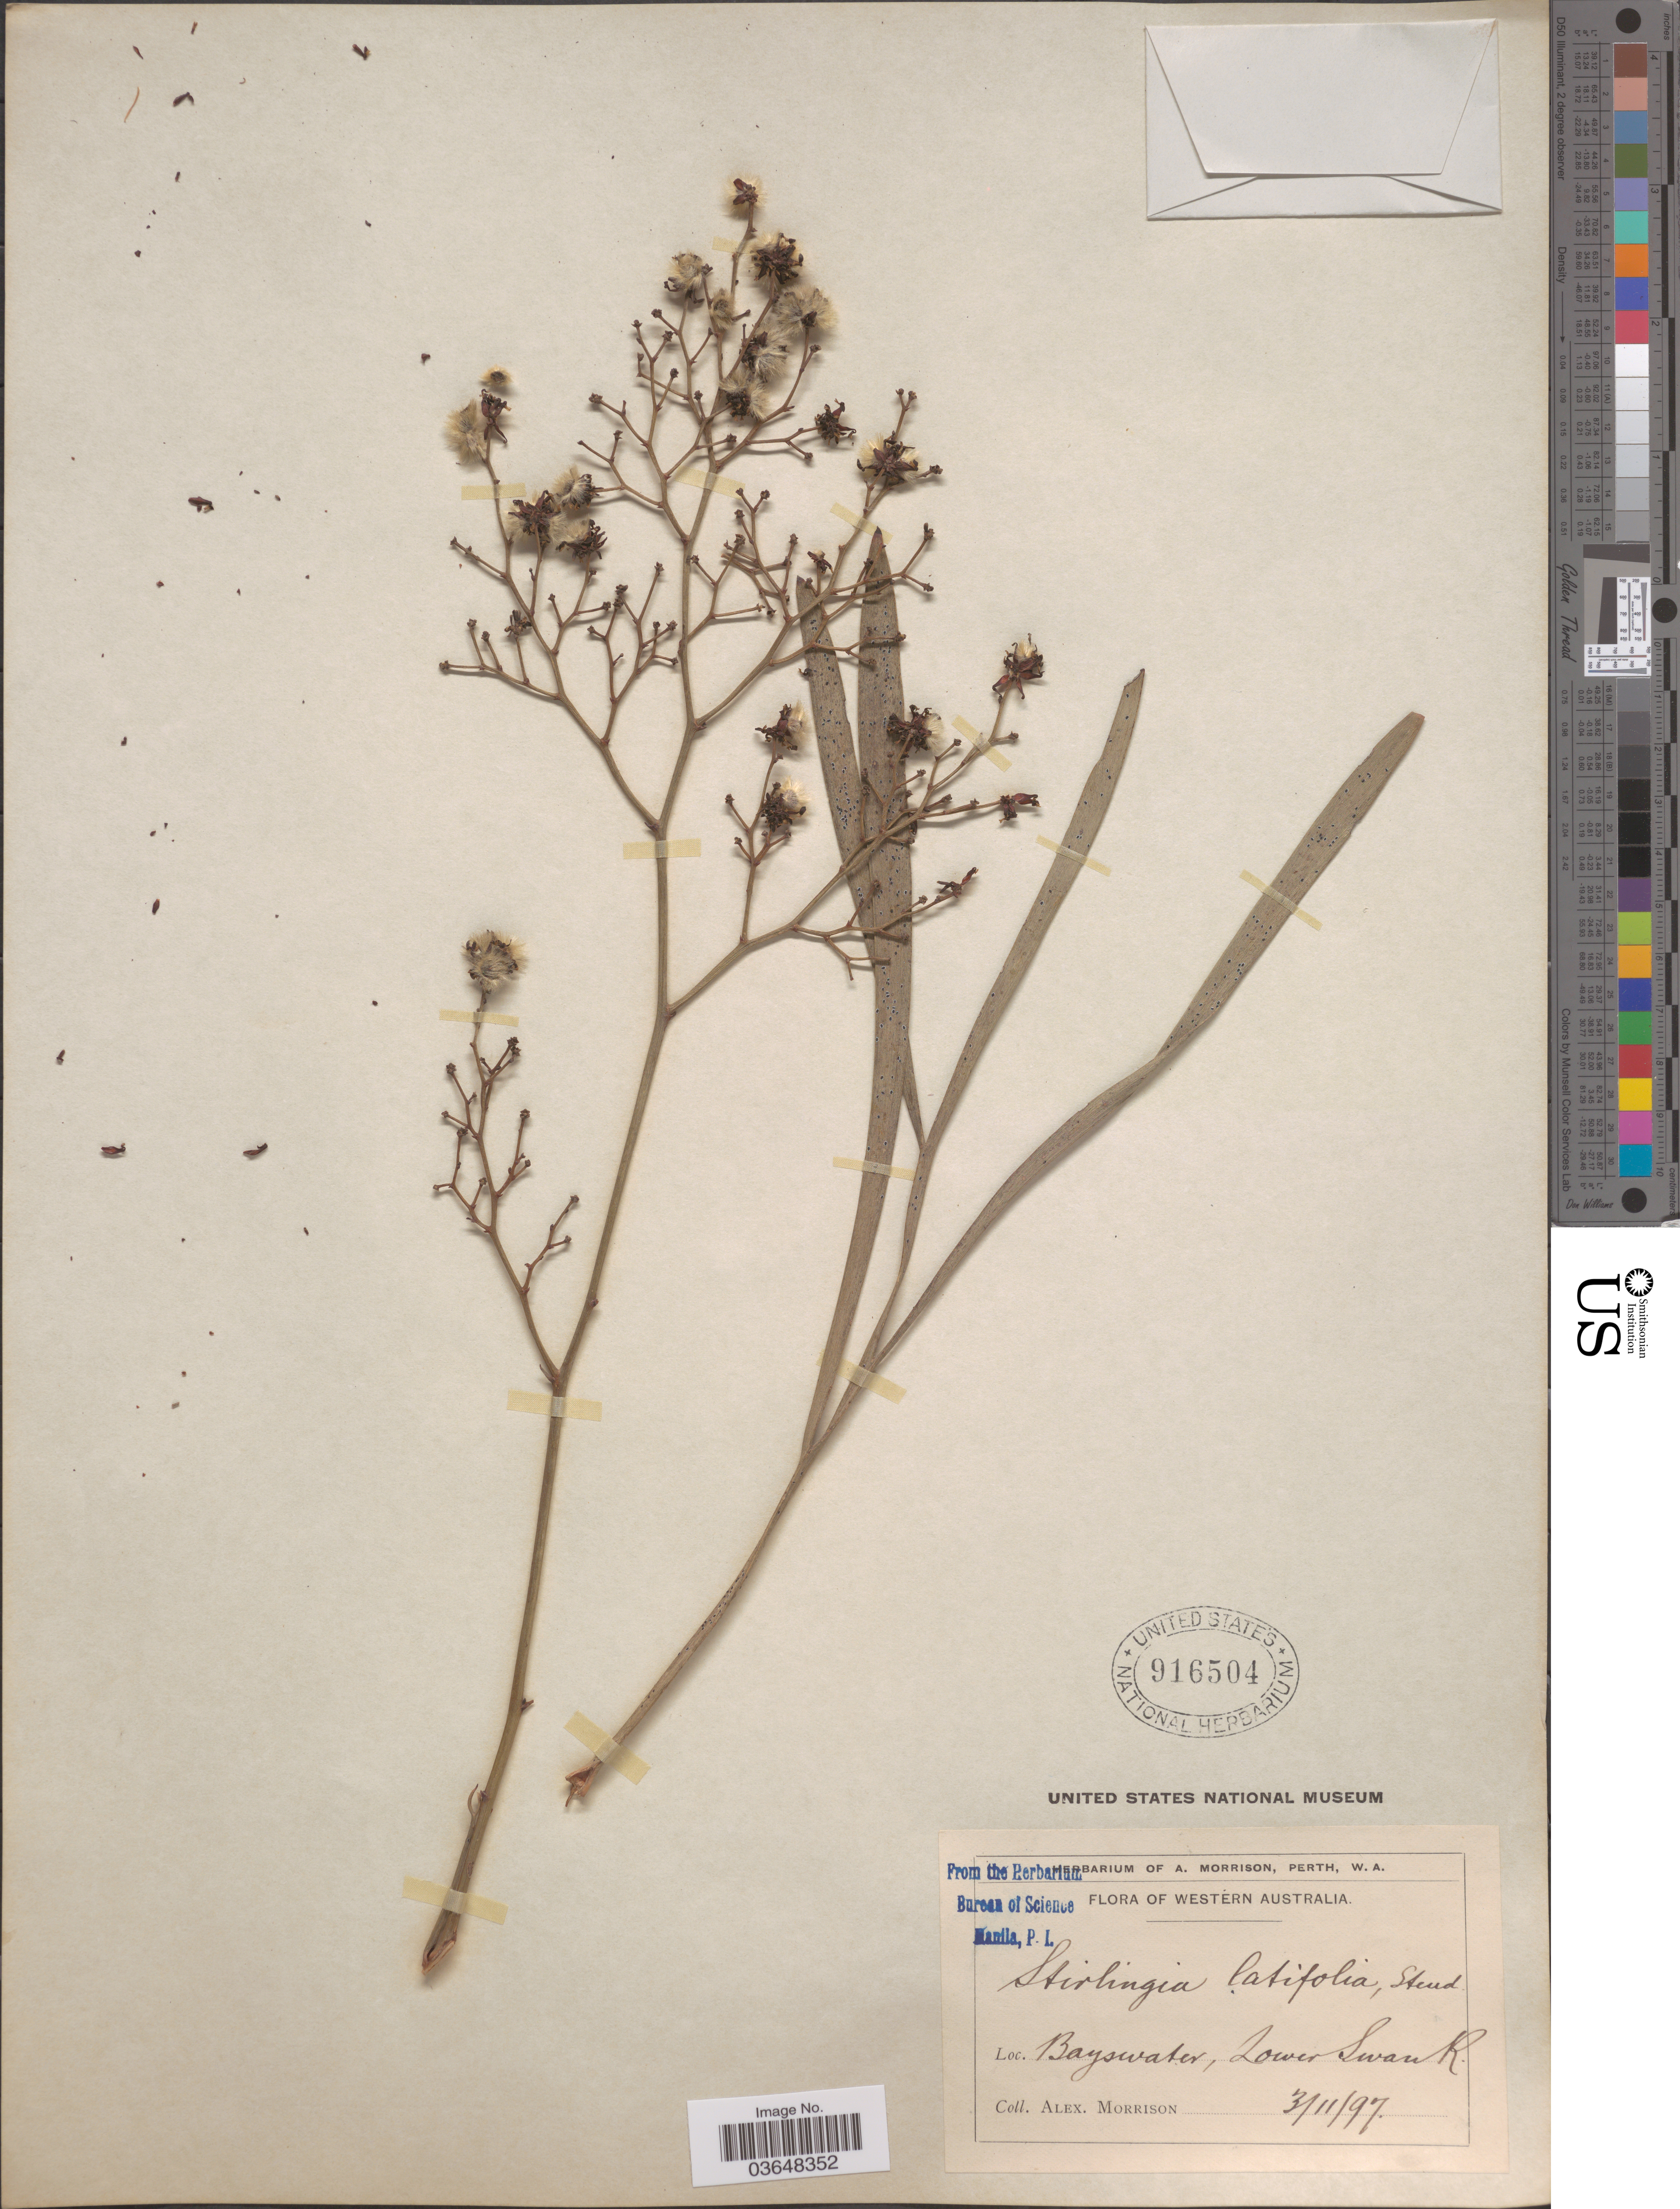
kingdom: Plantae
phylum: Tracheophyta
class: Magnoliopsida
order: Proteales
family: Proteaceae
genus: Stirlingia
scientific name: Stirlingia latifolia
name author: (R. Br.) Steud.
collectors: A. Morrison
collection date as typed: Transcribed d/m/y: 3/11/97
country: Australia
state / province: Western Australia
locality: Bayswater, Lower Swan R.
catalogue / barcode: US 916504